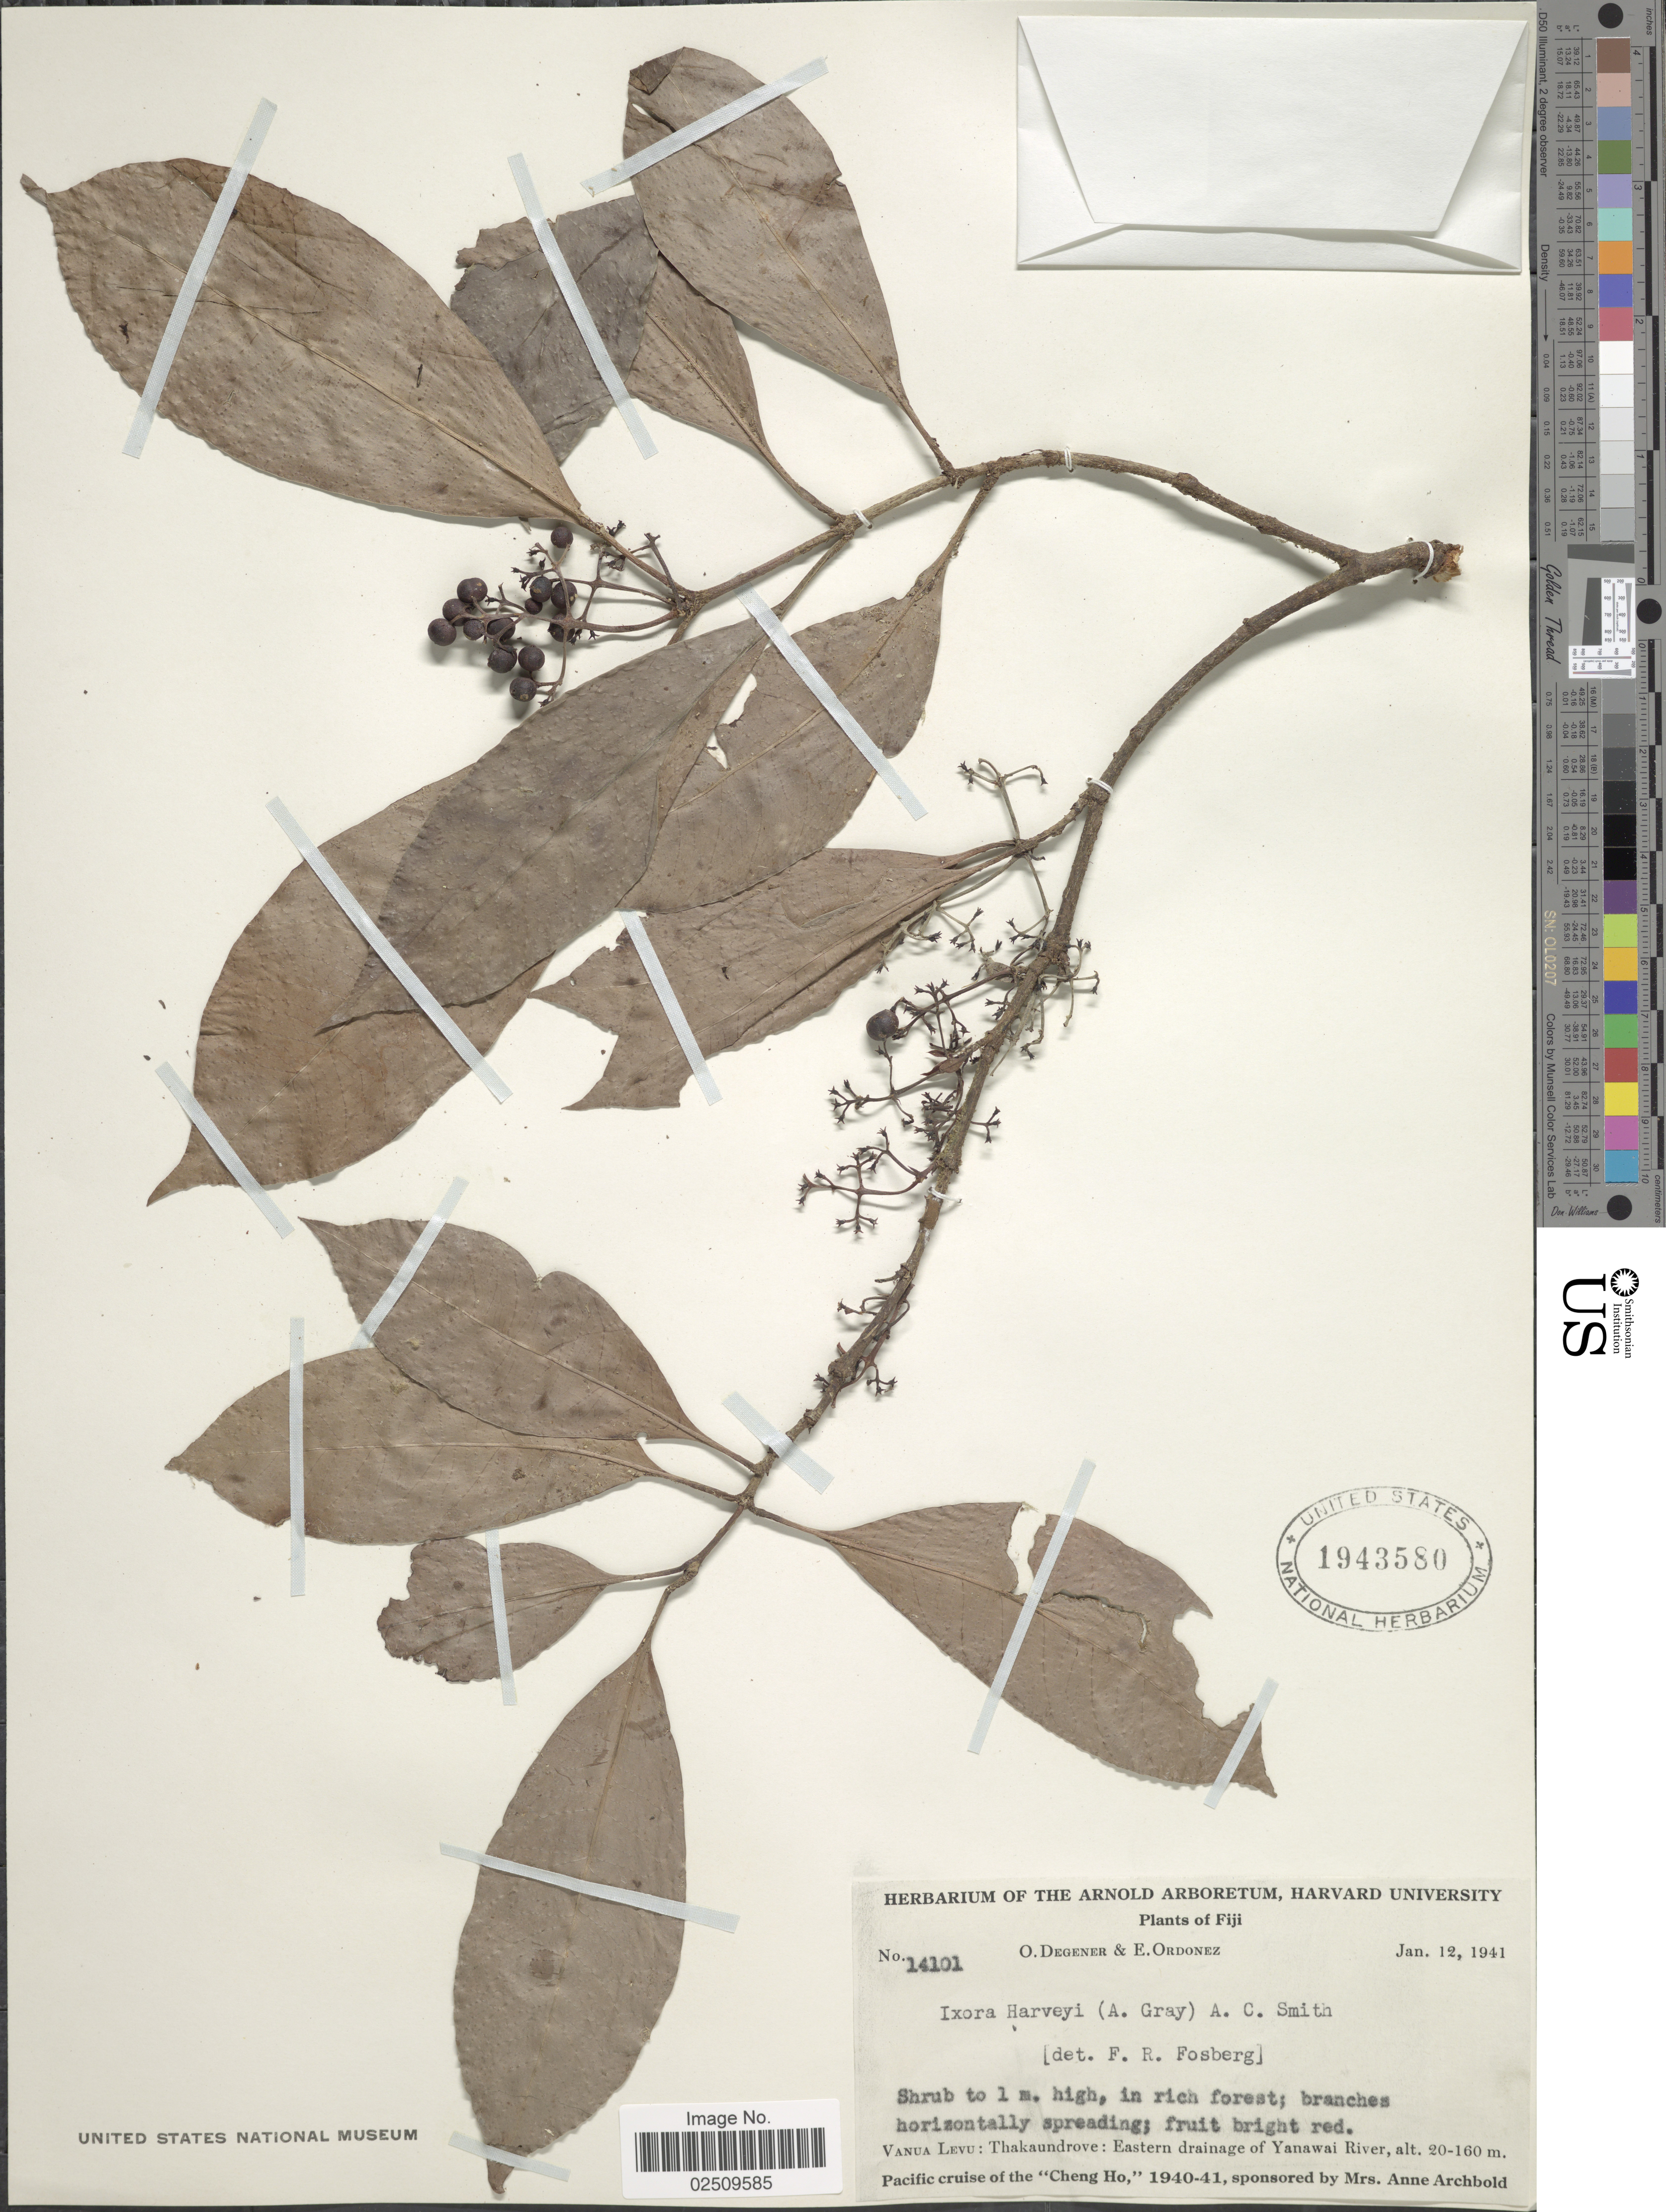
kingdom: Plantae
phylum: Tracheophyta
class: Magnoliopsida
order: Gentianales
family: Rubiaceae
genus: Ixora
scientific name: Ixora harveyi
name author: (A. Gray) A.C. Sm.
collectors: O. Degener & E. Ordonez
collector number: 14101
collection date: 1941-01-12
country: Fiji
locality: In rich forest, Vanua Levu: Thakaundrove: Eastern drainage of Yanawai River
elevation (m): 20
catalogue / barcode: US 1943580